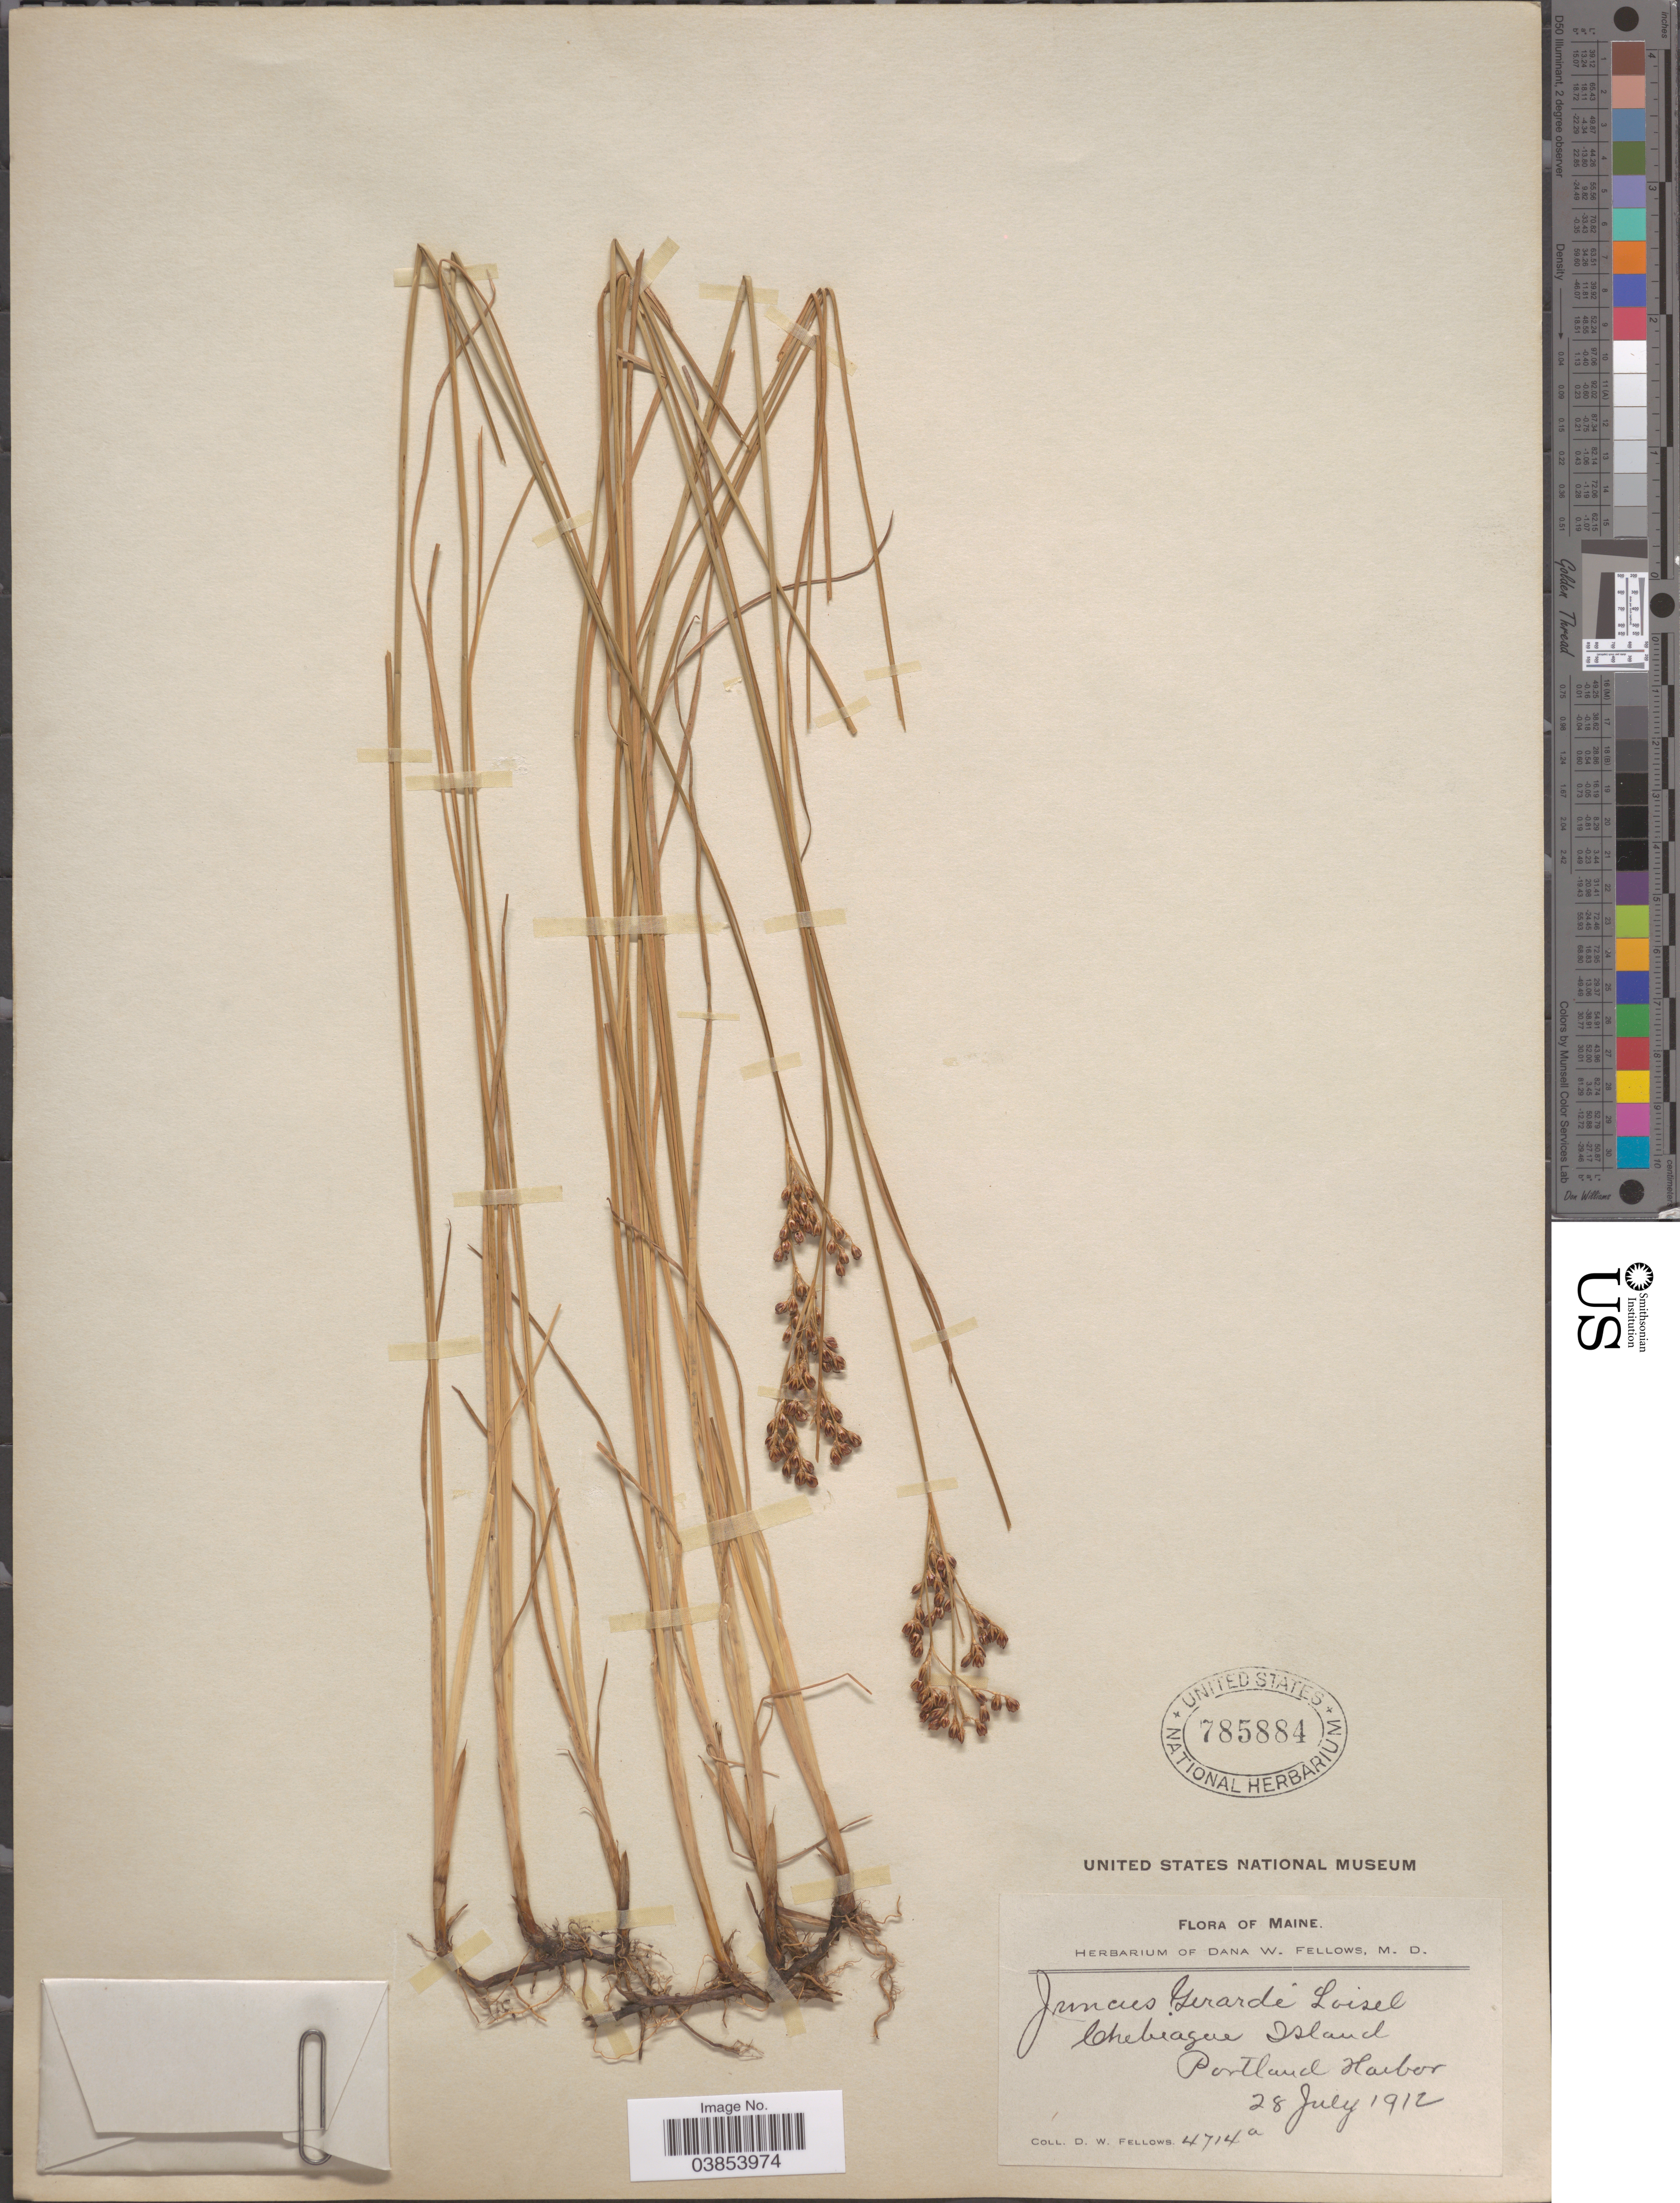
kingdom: Plantae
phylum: Tracheophyta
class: Liliopsida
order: Poales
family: Juncaceae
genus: Juncus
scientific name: Juncus gerardi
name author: Loisel.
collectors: D. W. Fellows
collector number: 4714a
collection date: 1912-07-28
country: United States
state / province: Maine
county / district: Cumberland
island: Chebeague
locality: Chebeague Island. Portland Harbor.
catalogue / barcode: US 785884